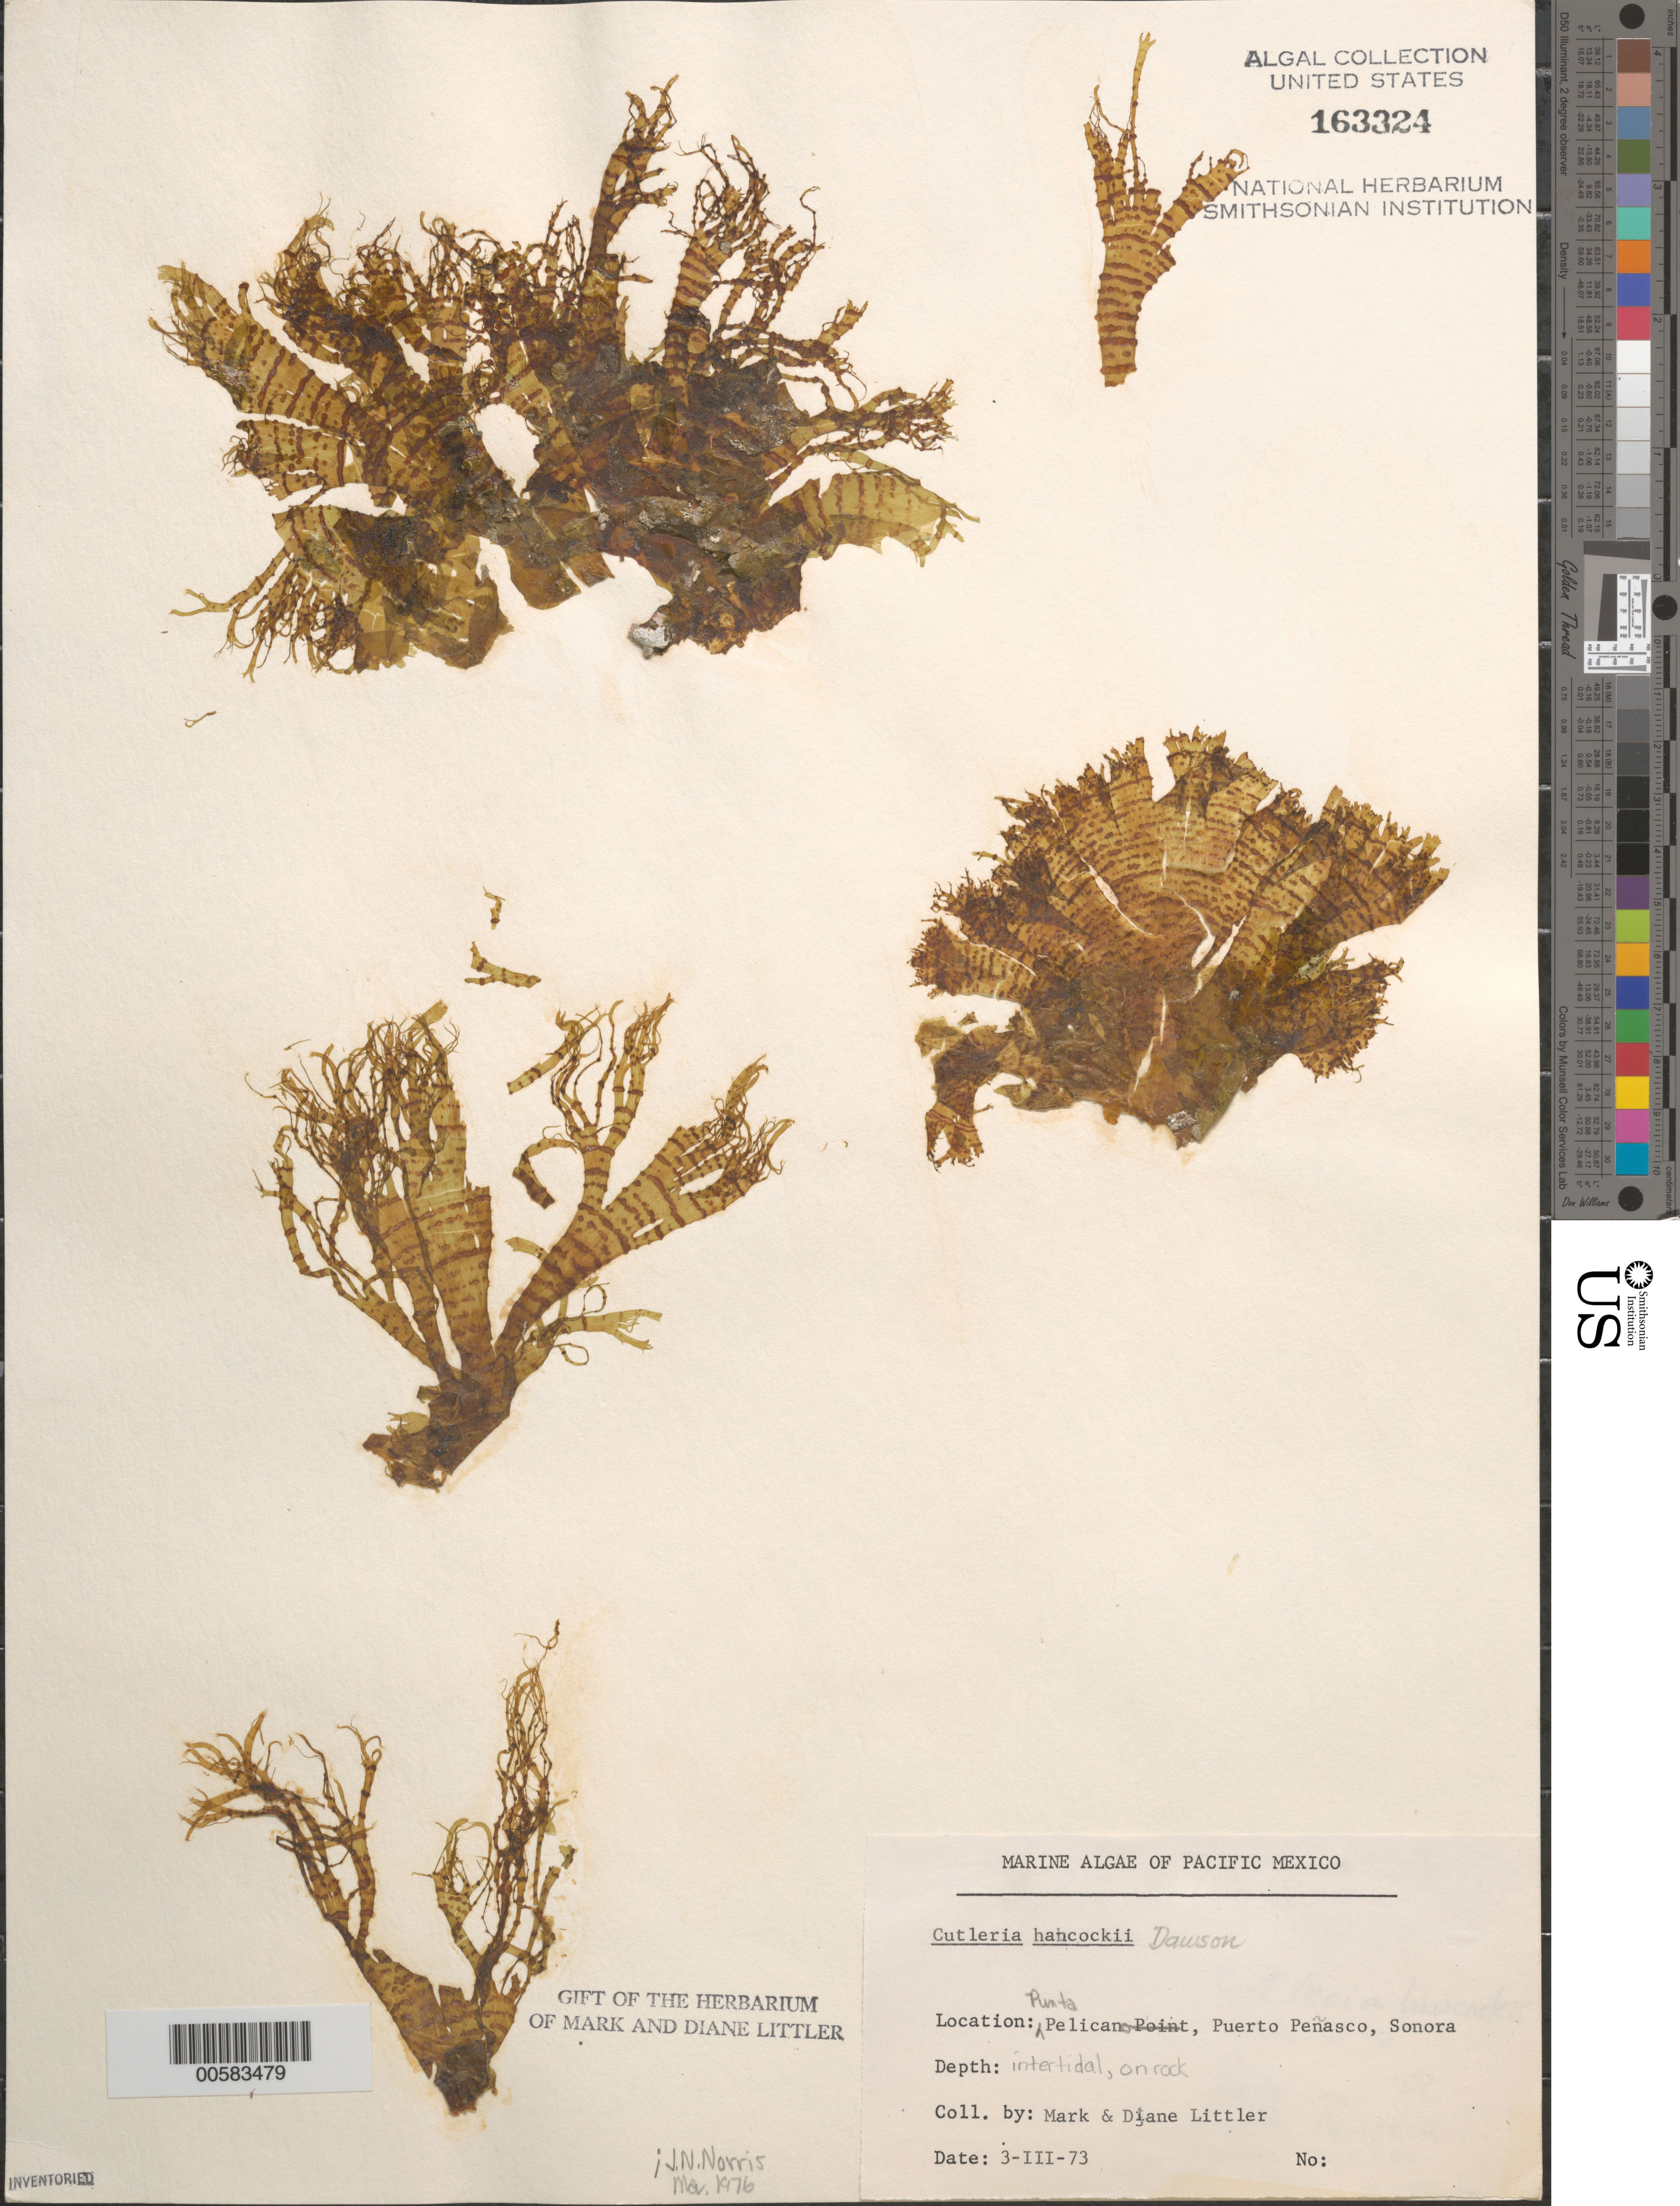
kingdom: Chromista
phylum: Ochrophyta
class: Phaeophyceae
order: Cutleriales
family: Cutleriaceae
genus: Cutleria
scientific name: Cutleria hancockii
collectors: M. M. Littler & D. S. Littler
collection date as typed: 03 Mar 1973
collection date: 1973-03-03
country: Mexico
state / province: Sonora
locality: Punta Pelicano, Puerto Penasco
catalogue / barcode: US 163324